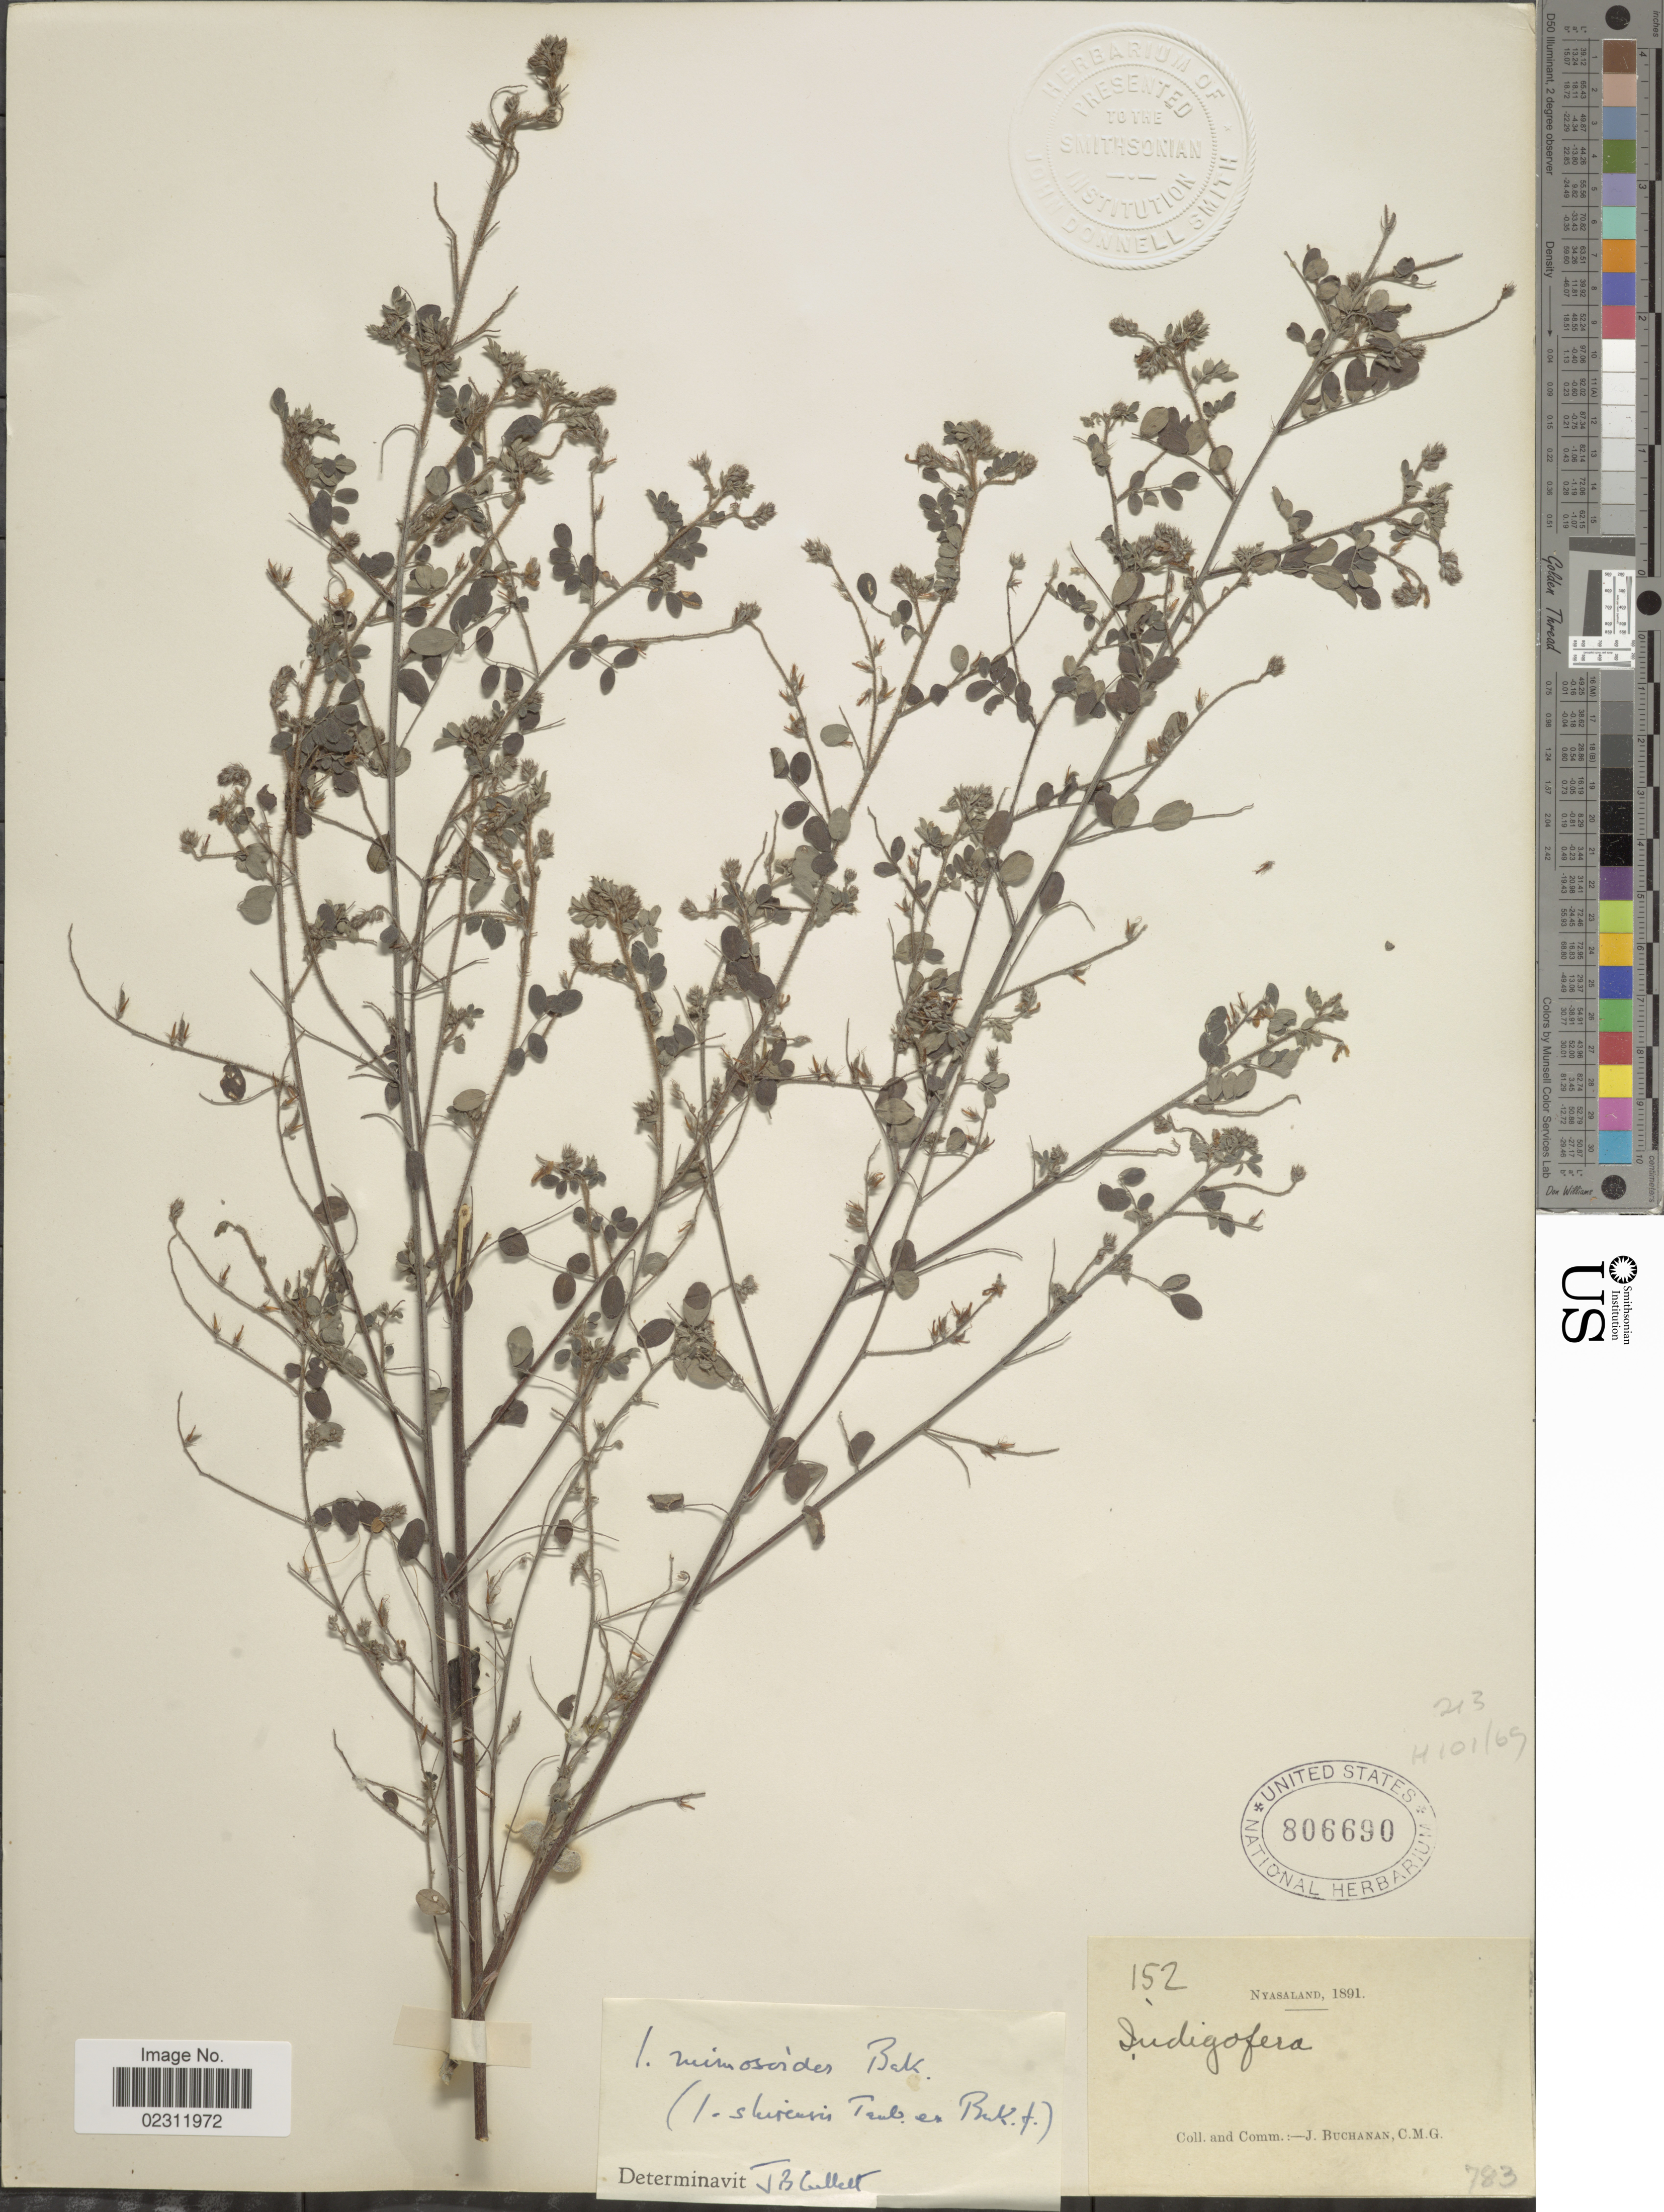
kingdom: Plantae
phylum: Tracheophyta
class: Magnoliopsida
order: Fabales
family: Fabaceae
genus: Indigofera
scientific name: Indigofera mimosoides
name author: Baker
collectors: J. Buchanan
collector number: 152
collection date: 1891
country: Malawi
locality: Nyasaland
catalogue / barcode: US 806690